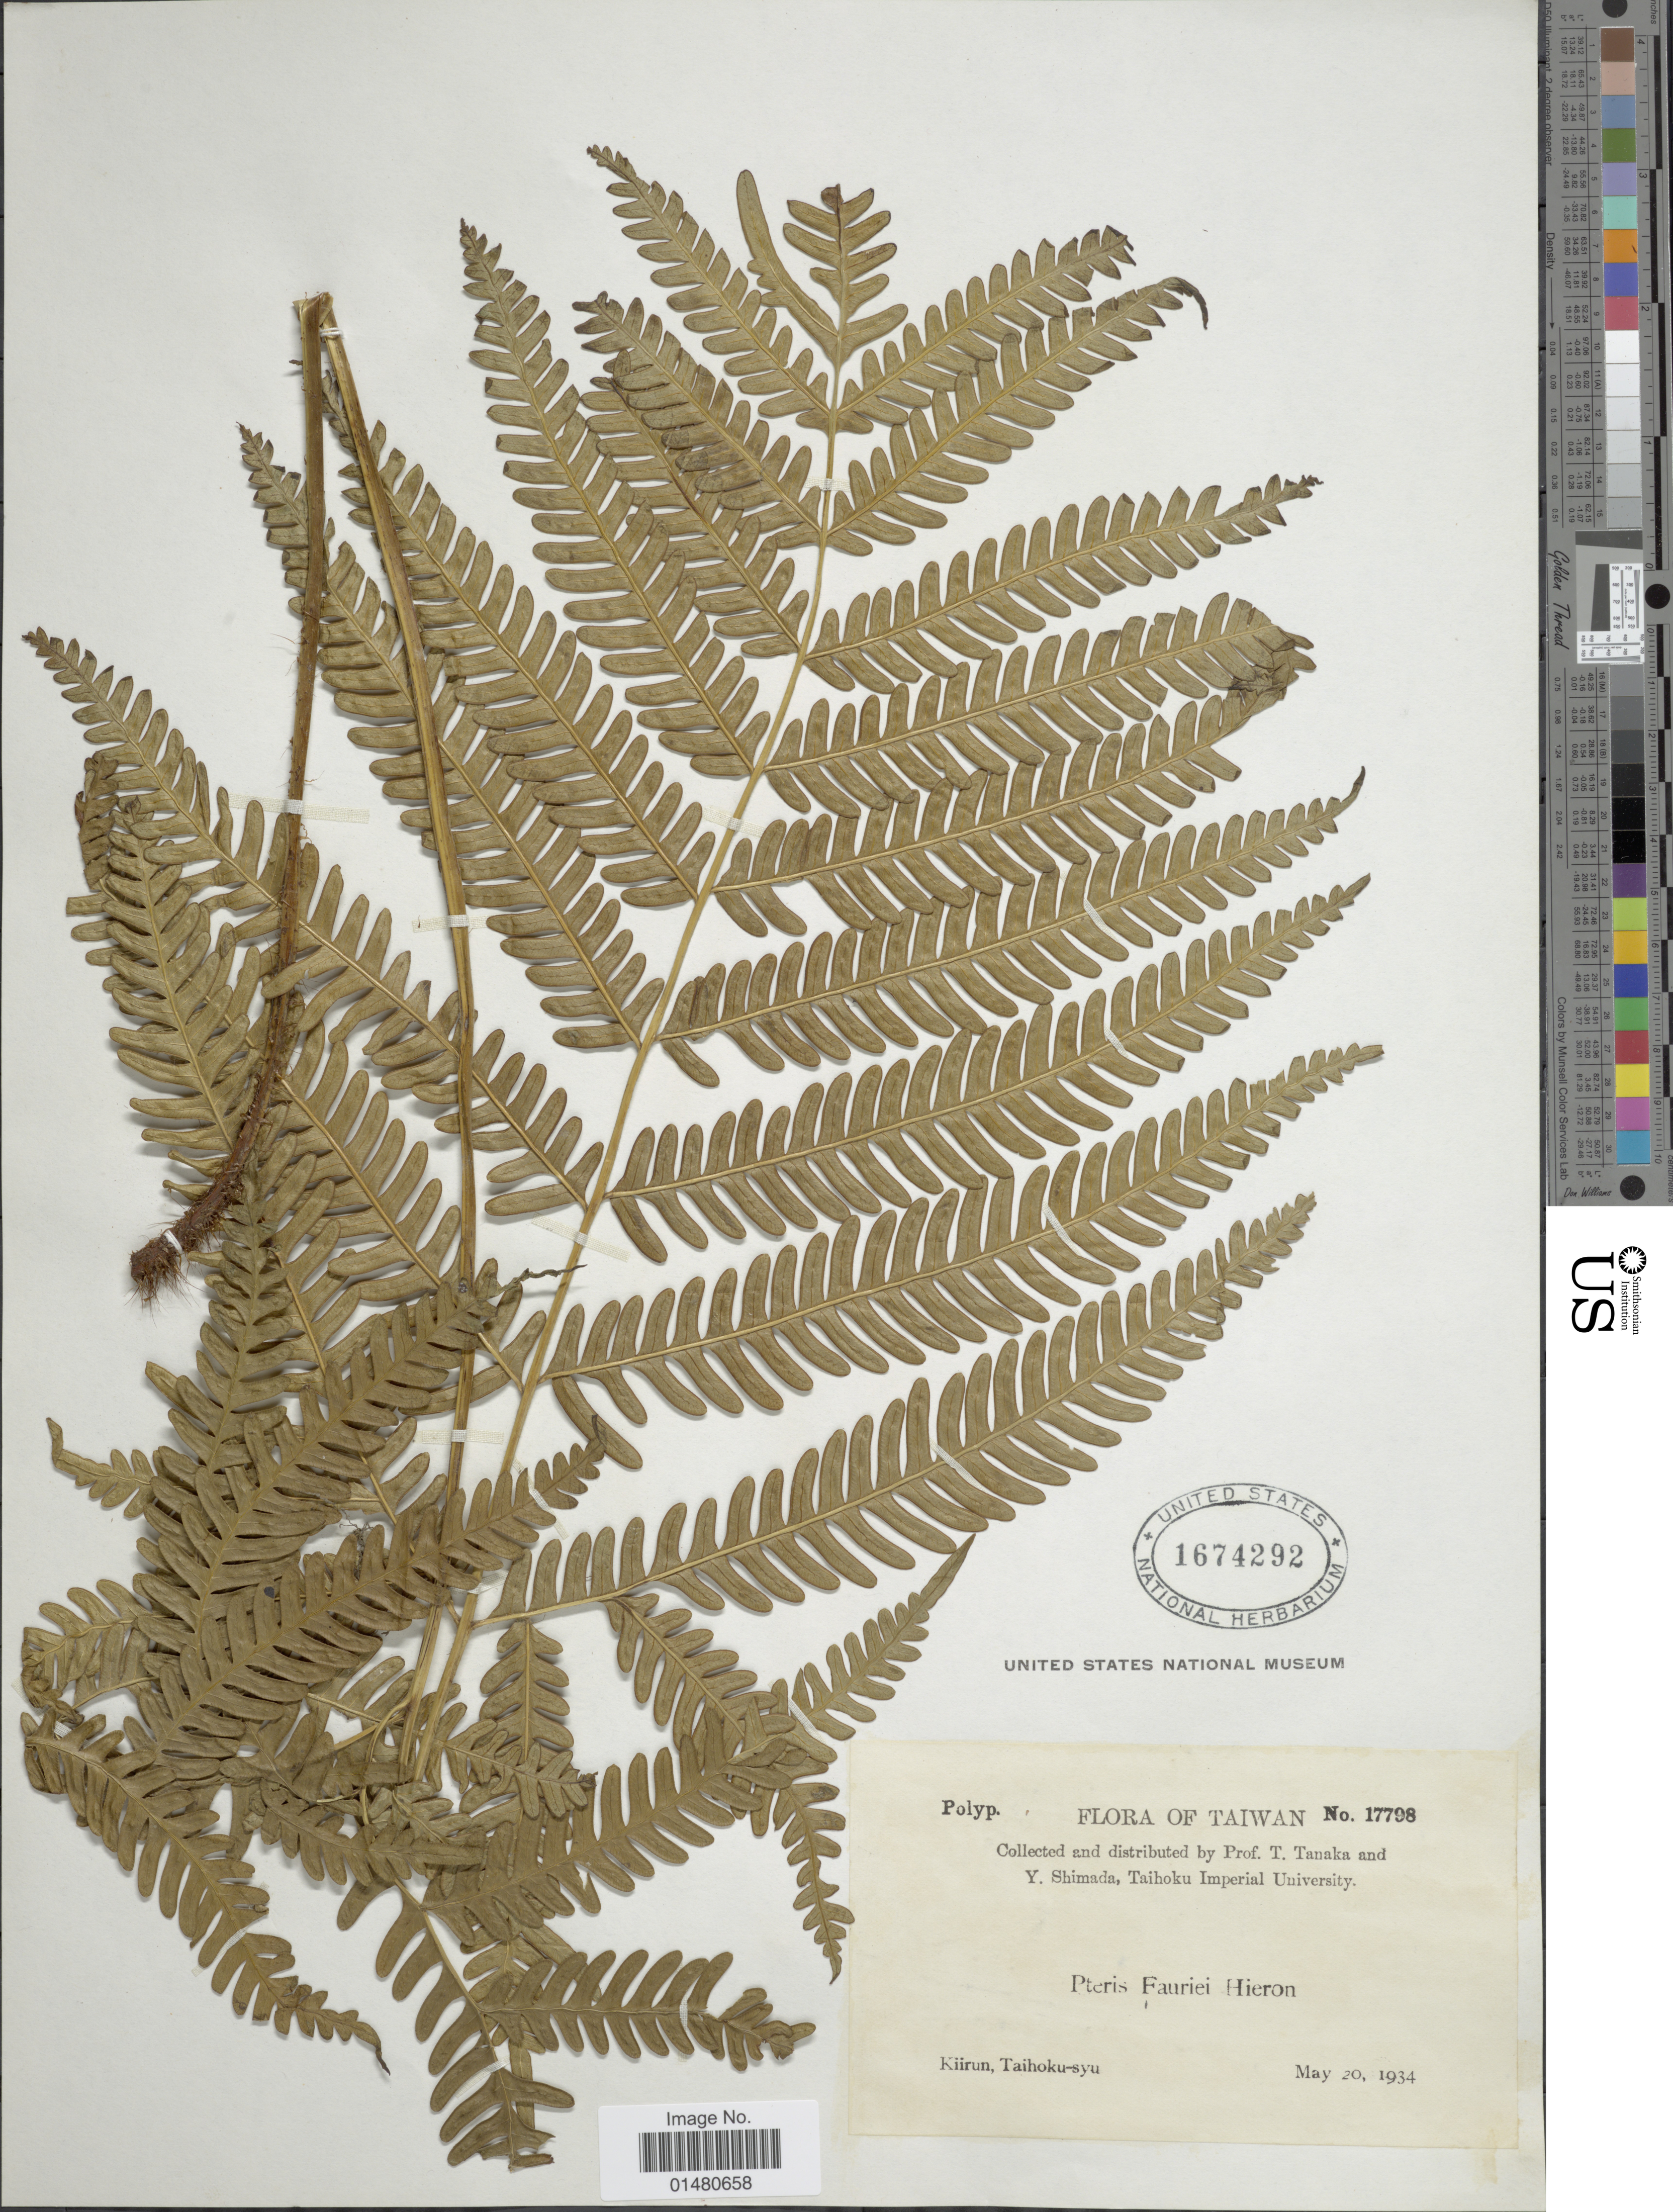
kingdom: Plantae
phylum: Tracheophyta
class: Polypodiopsida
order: Polypodiales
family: Pteridaceae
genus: Pteris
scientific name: Pteris fauriei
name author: Hieron.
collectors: T. Tanaka & Y. Shimada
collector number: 17798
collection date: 1934-05-20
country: Taiwan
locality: Kiirun, Taihoku-syu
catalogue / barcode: US 1674292